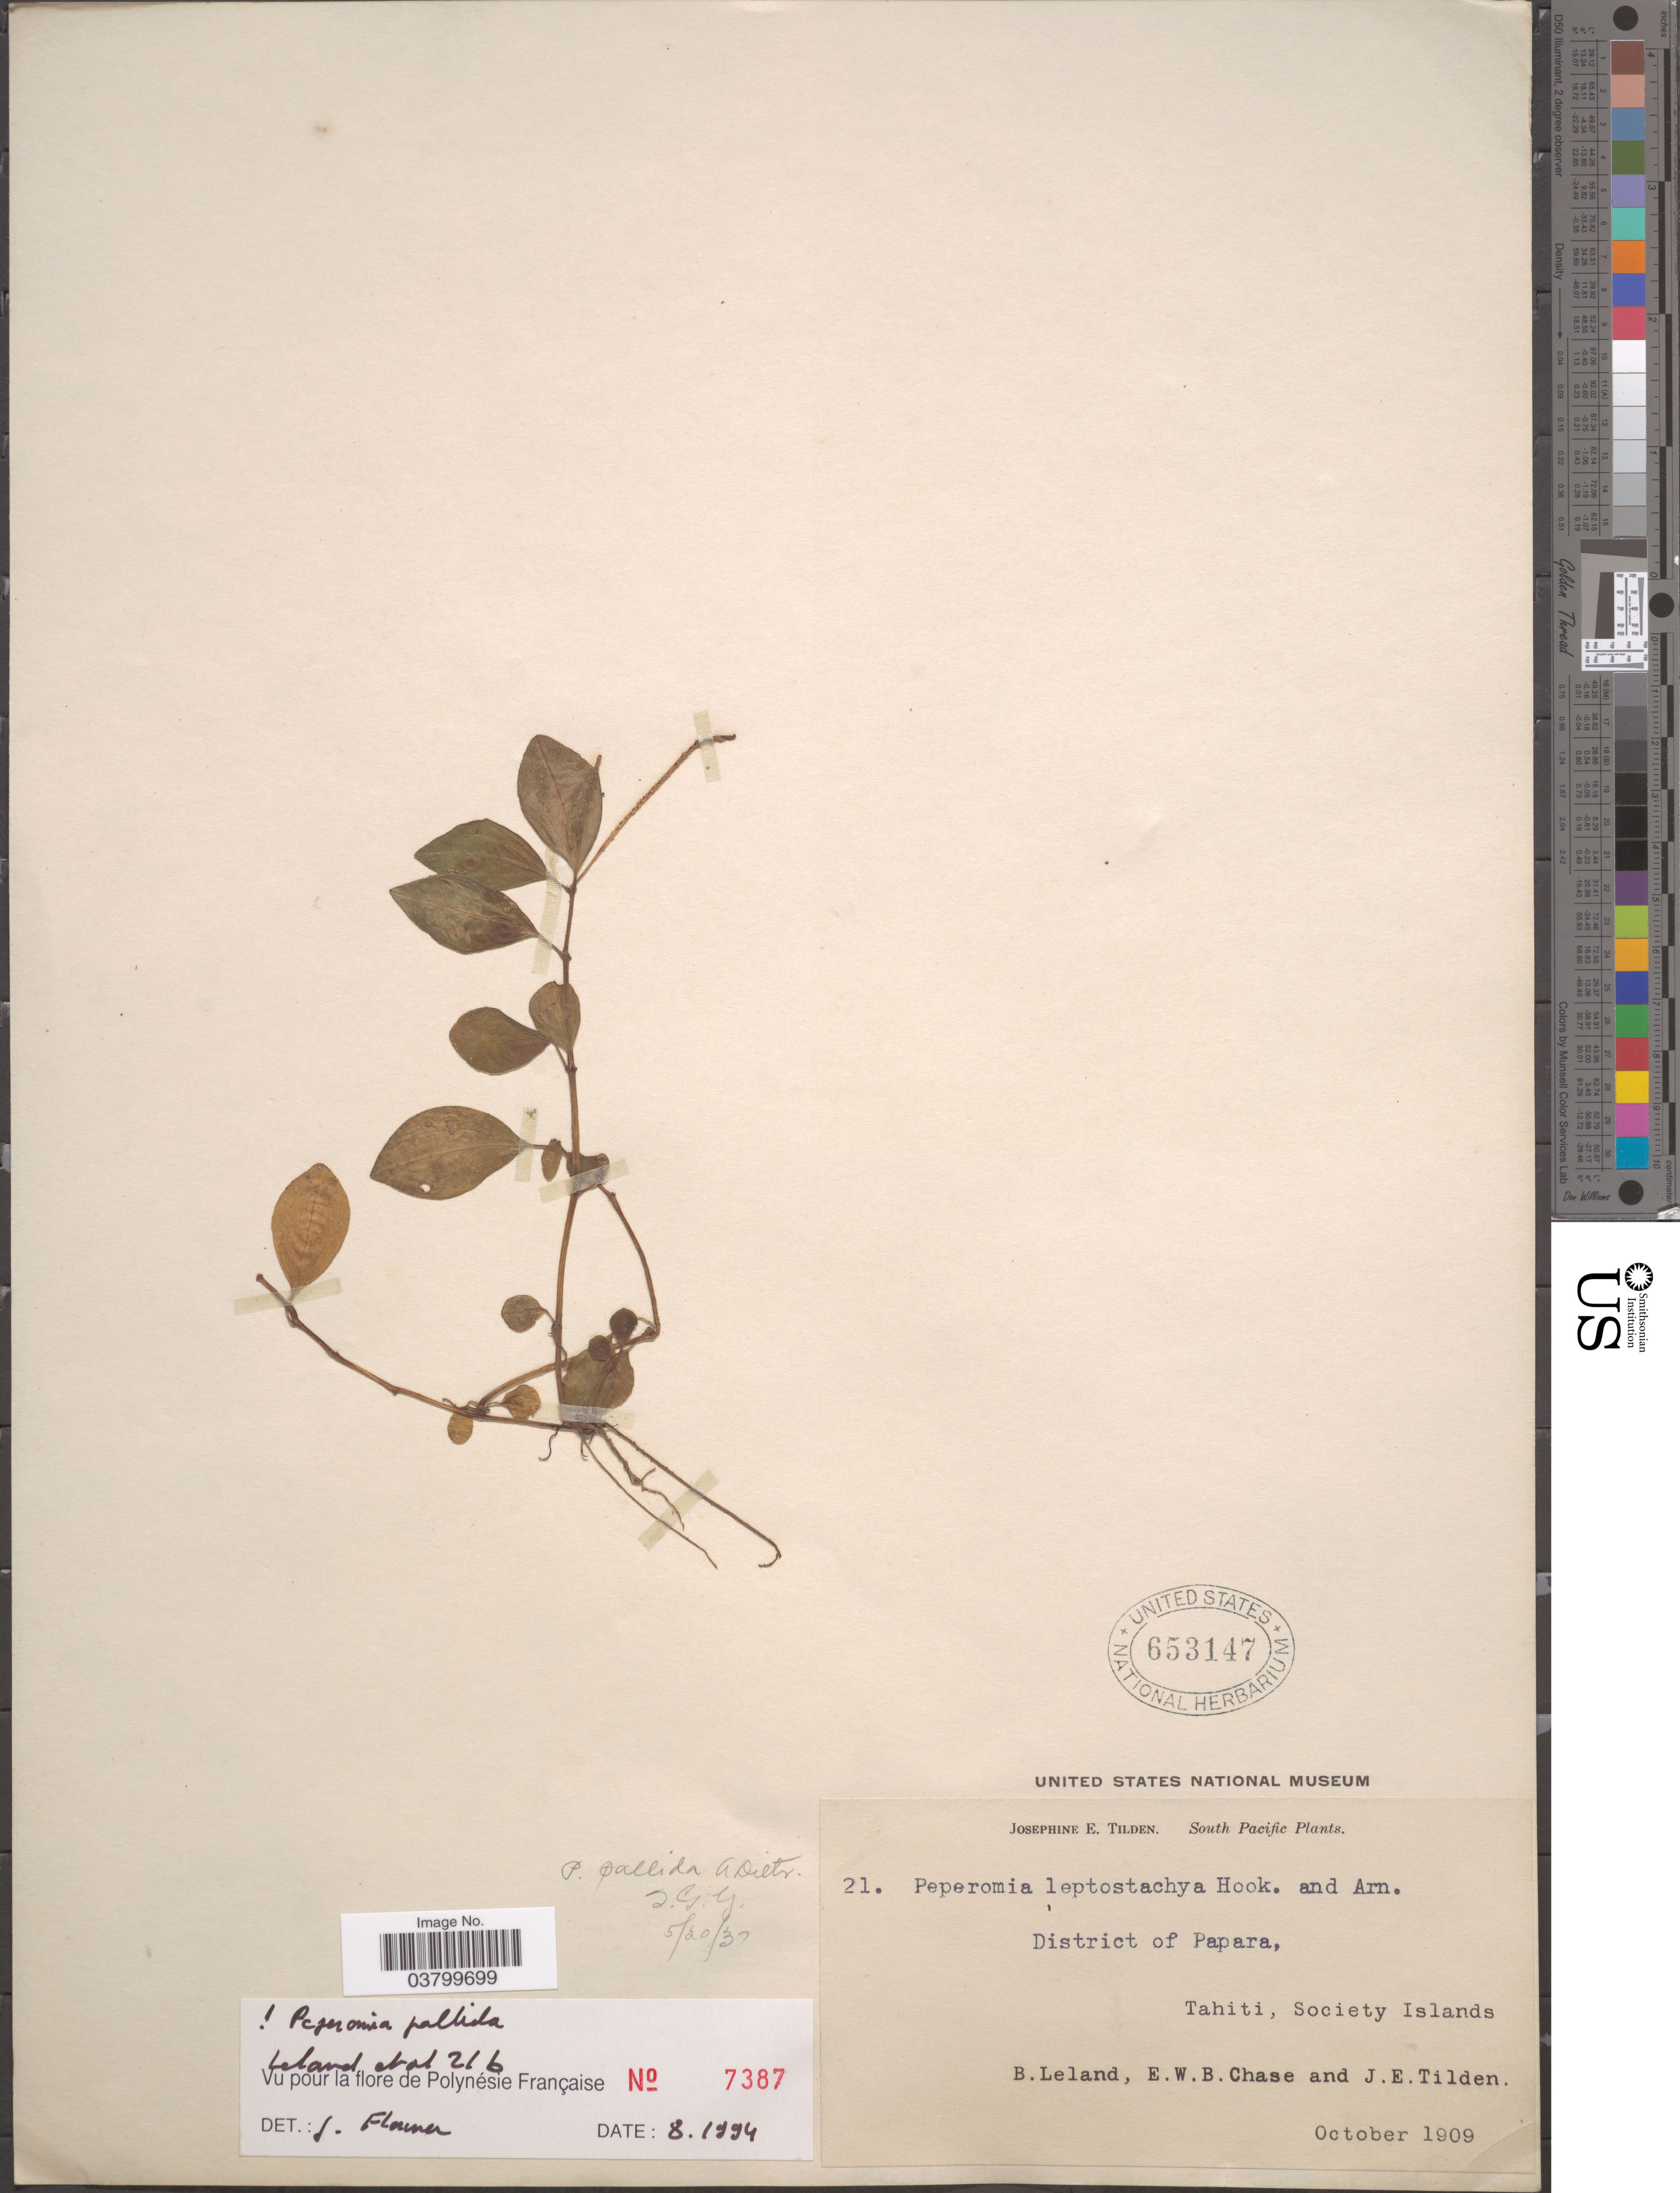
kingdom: Plantae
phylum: Tracheophyta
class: Magnoliopsida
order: Piperales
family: Piperaceae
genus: Peperomia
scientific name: Peperomia pallida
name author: (G. Forst.) Dietr.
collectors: B. Leland, E. W. Chase & J. E. Tilden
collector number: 21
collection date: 1909-10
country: French Polynesia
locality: South Pacific. District of Papara, Tahiti, Society Islands.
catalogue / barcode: US 653147